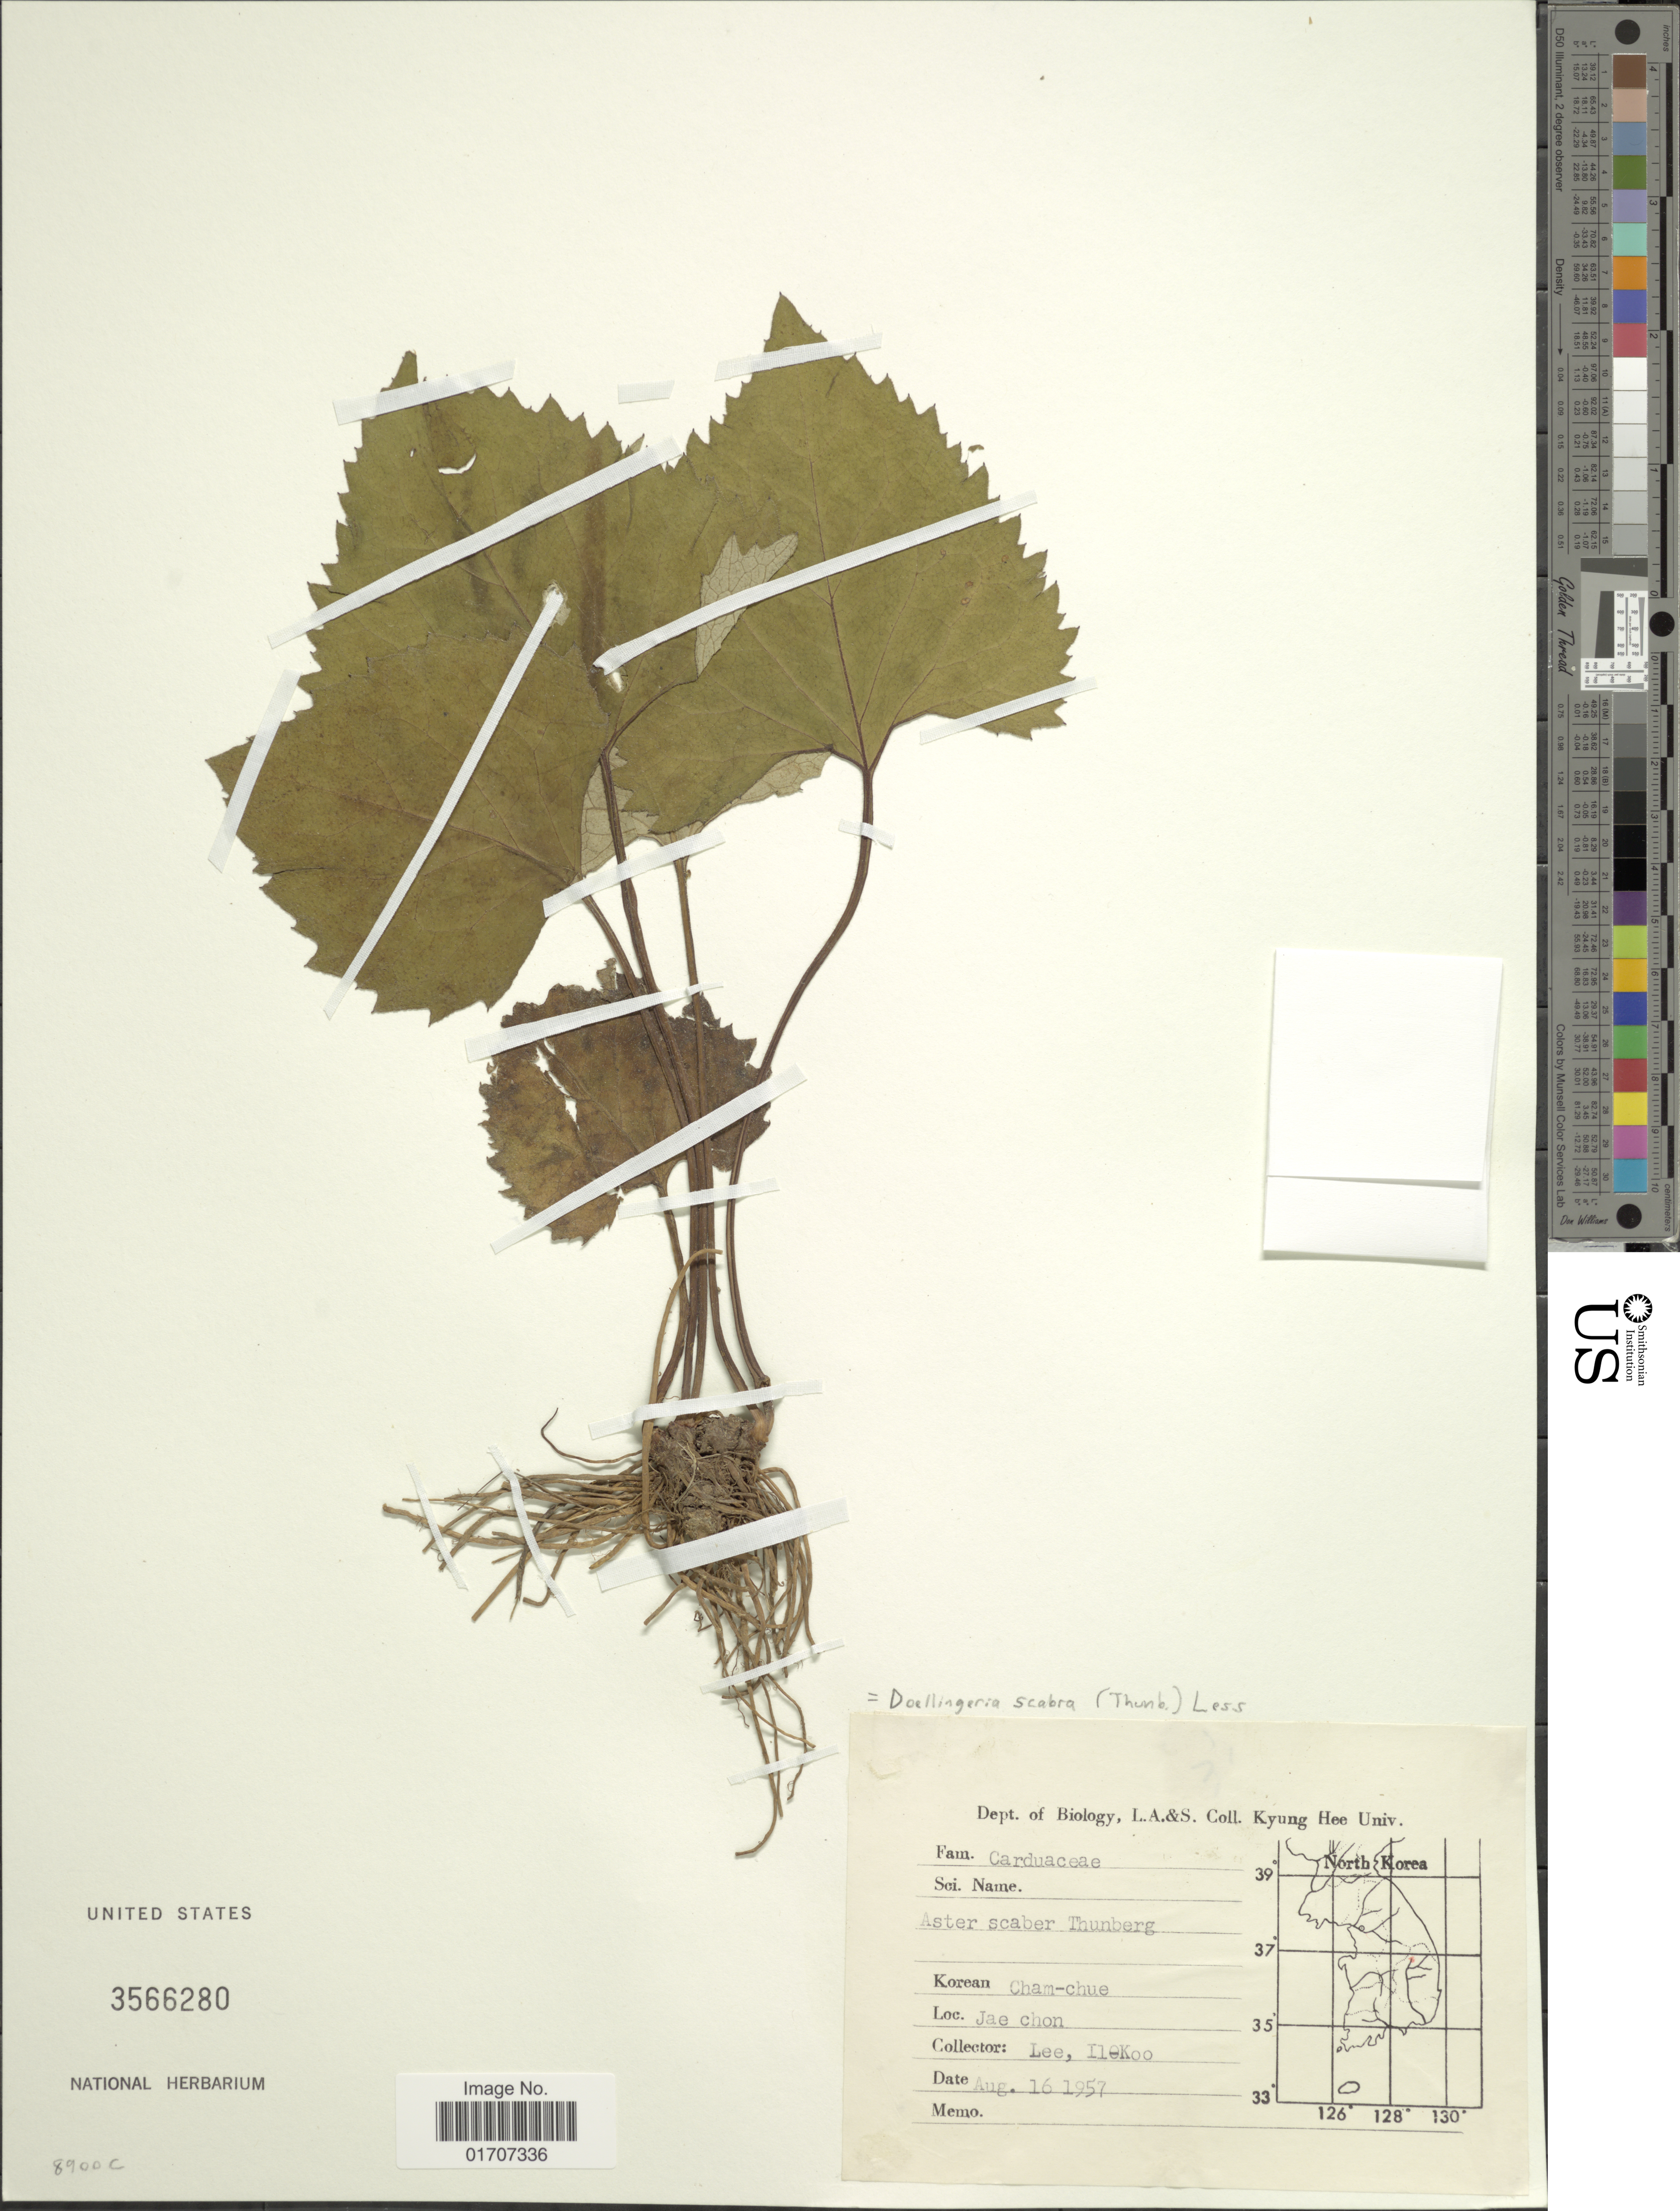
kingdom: Plantae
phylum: Tracheophyta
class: Magnoliopsida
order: Asterales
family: Asteraceae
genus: Doellingeria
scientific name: Doellingeria scabra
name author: (Thunb.) Nees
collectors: I. Lee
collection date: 1957-08-16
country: South Korea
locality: Jae Chon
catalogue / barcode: US 3566280